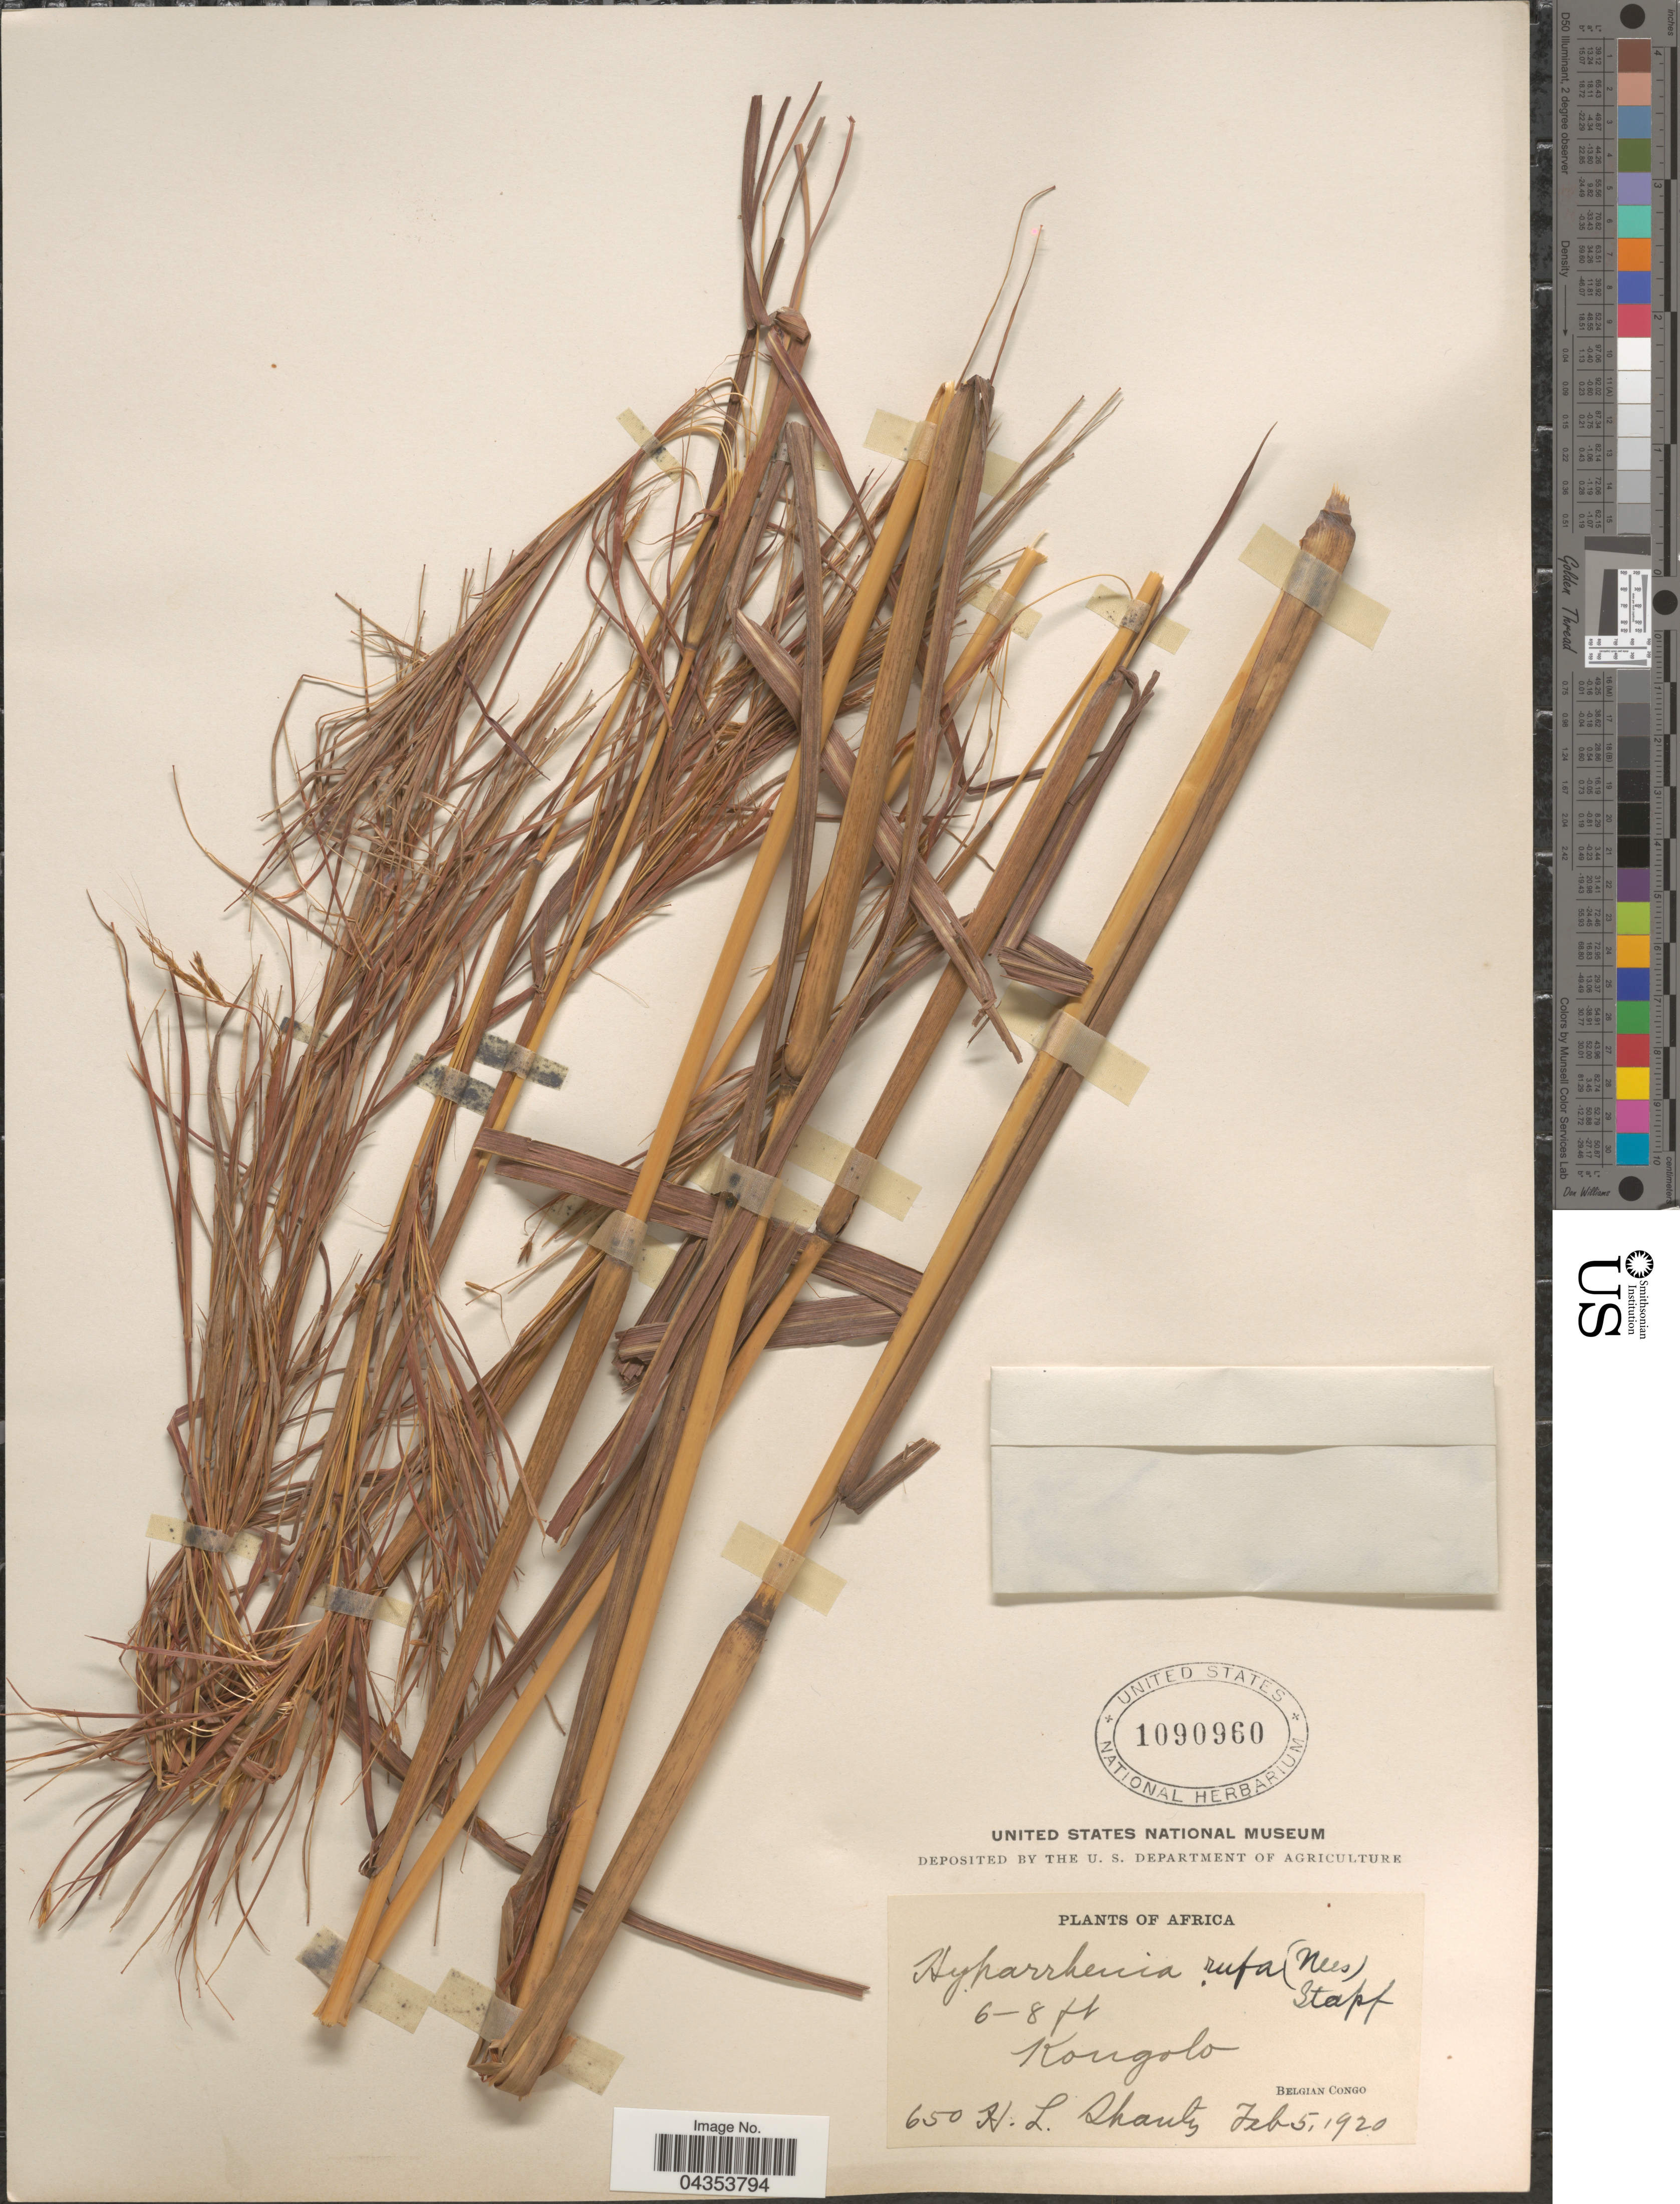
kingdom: Plantae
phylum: Tracheophyta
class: Liliopsida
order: Poales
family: Poaceae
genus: Hyparrhenia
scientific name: Hyparrhenia rufa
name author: (Nees) Stapf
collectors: H. Shantz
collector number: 650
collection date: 1920-02-05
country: Congo, Democratic Republic of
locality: Kongolo. Belgian Congo.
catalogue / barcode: US 1090960